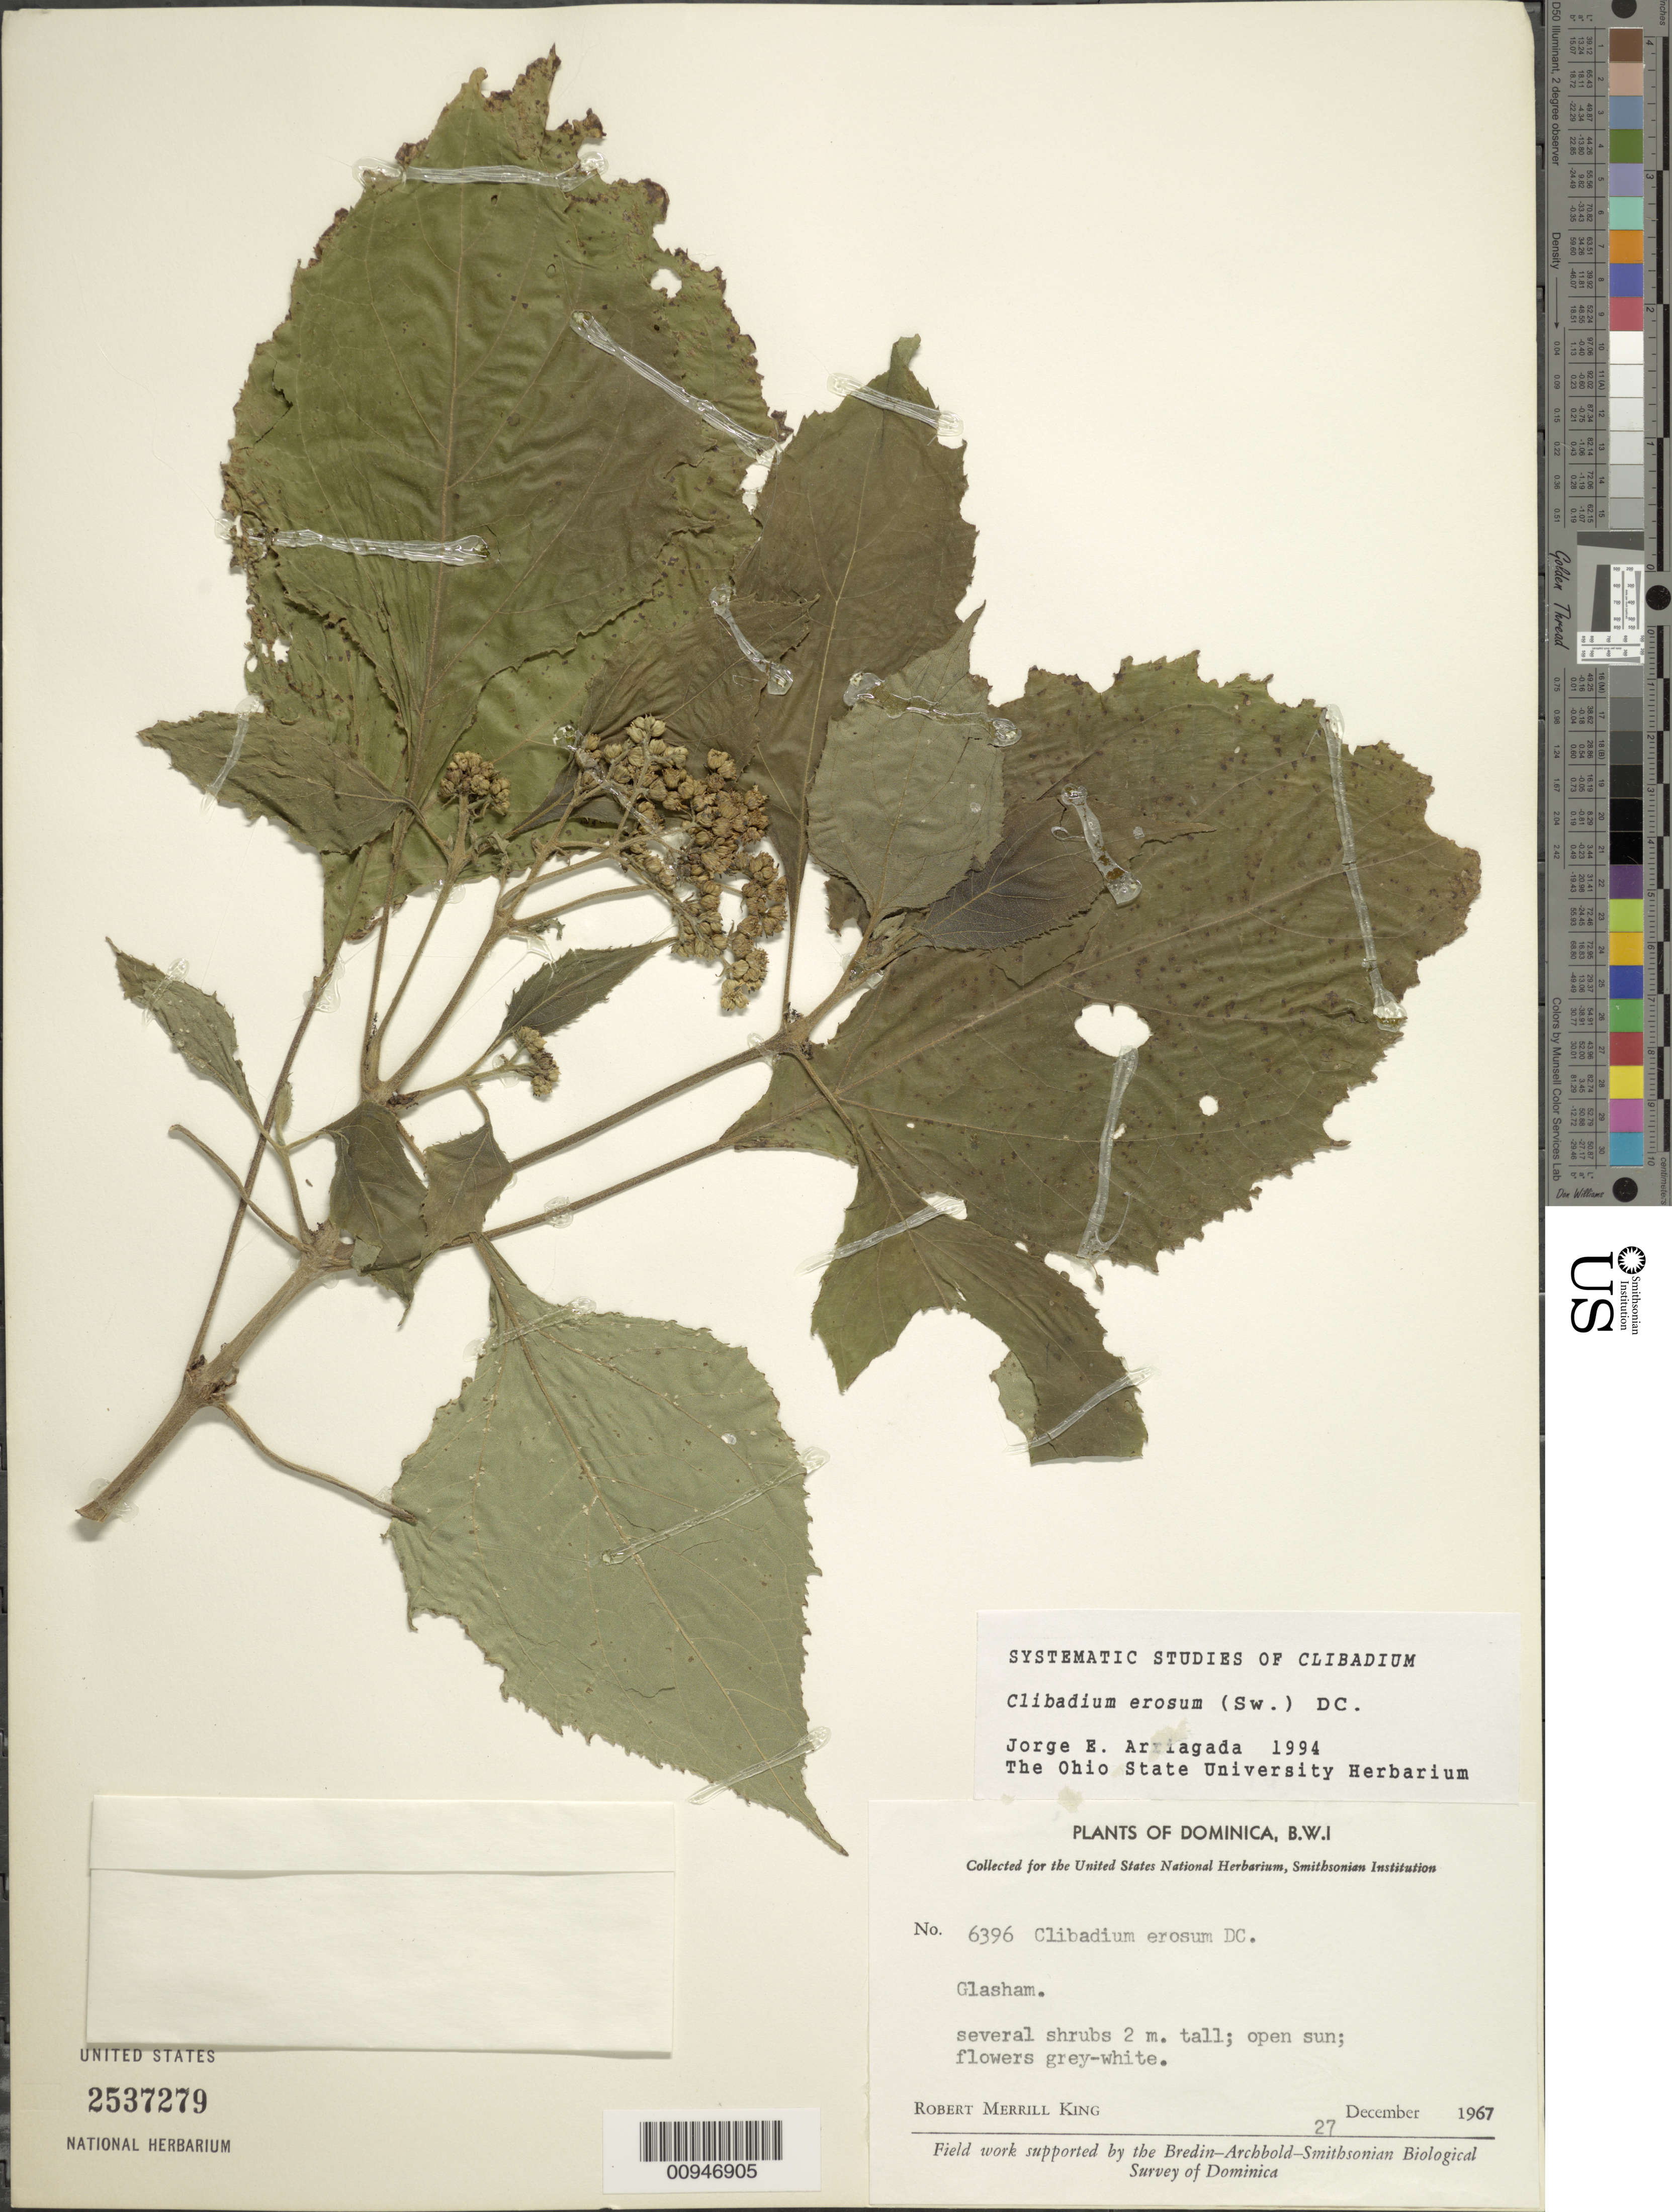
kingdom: Plantae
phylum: Tracheophyta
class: Magnoliopsida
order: Asterales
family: Asteraceae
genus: Clibadium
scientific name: Clibadium erosum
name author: (Sw.) DC.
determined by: Arriagada, J. E.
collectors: R. M. King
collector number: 6396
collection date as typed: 27 Dec 1967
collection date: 1967-12-27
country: Dominica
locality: Glasham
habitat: Open sun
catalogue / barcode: US 2537279